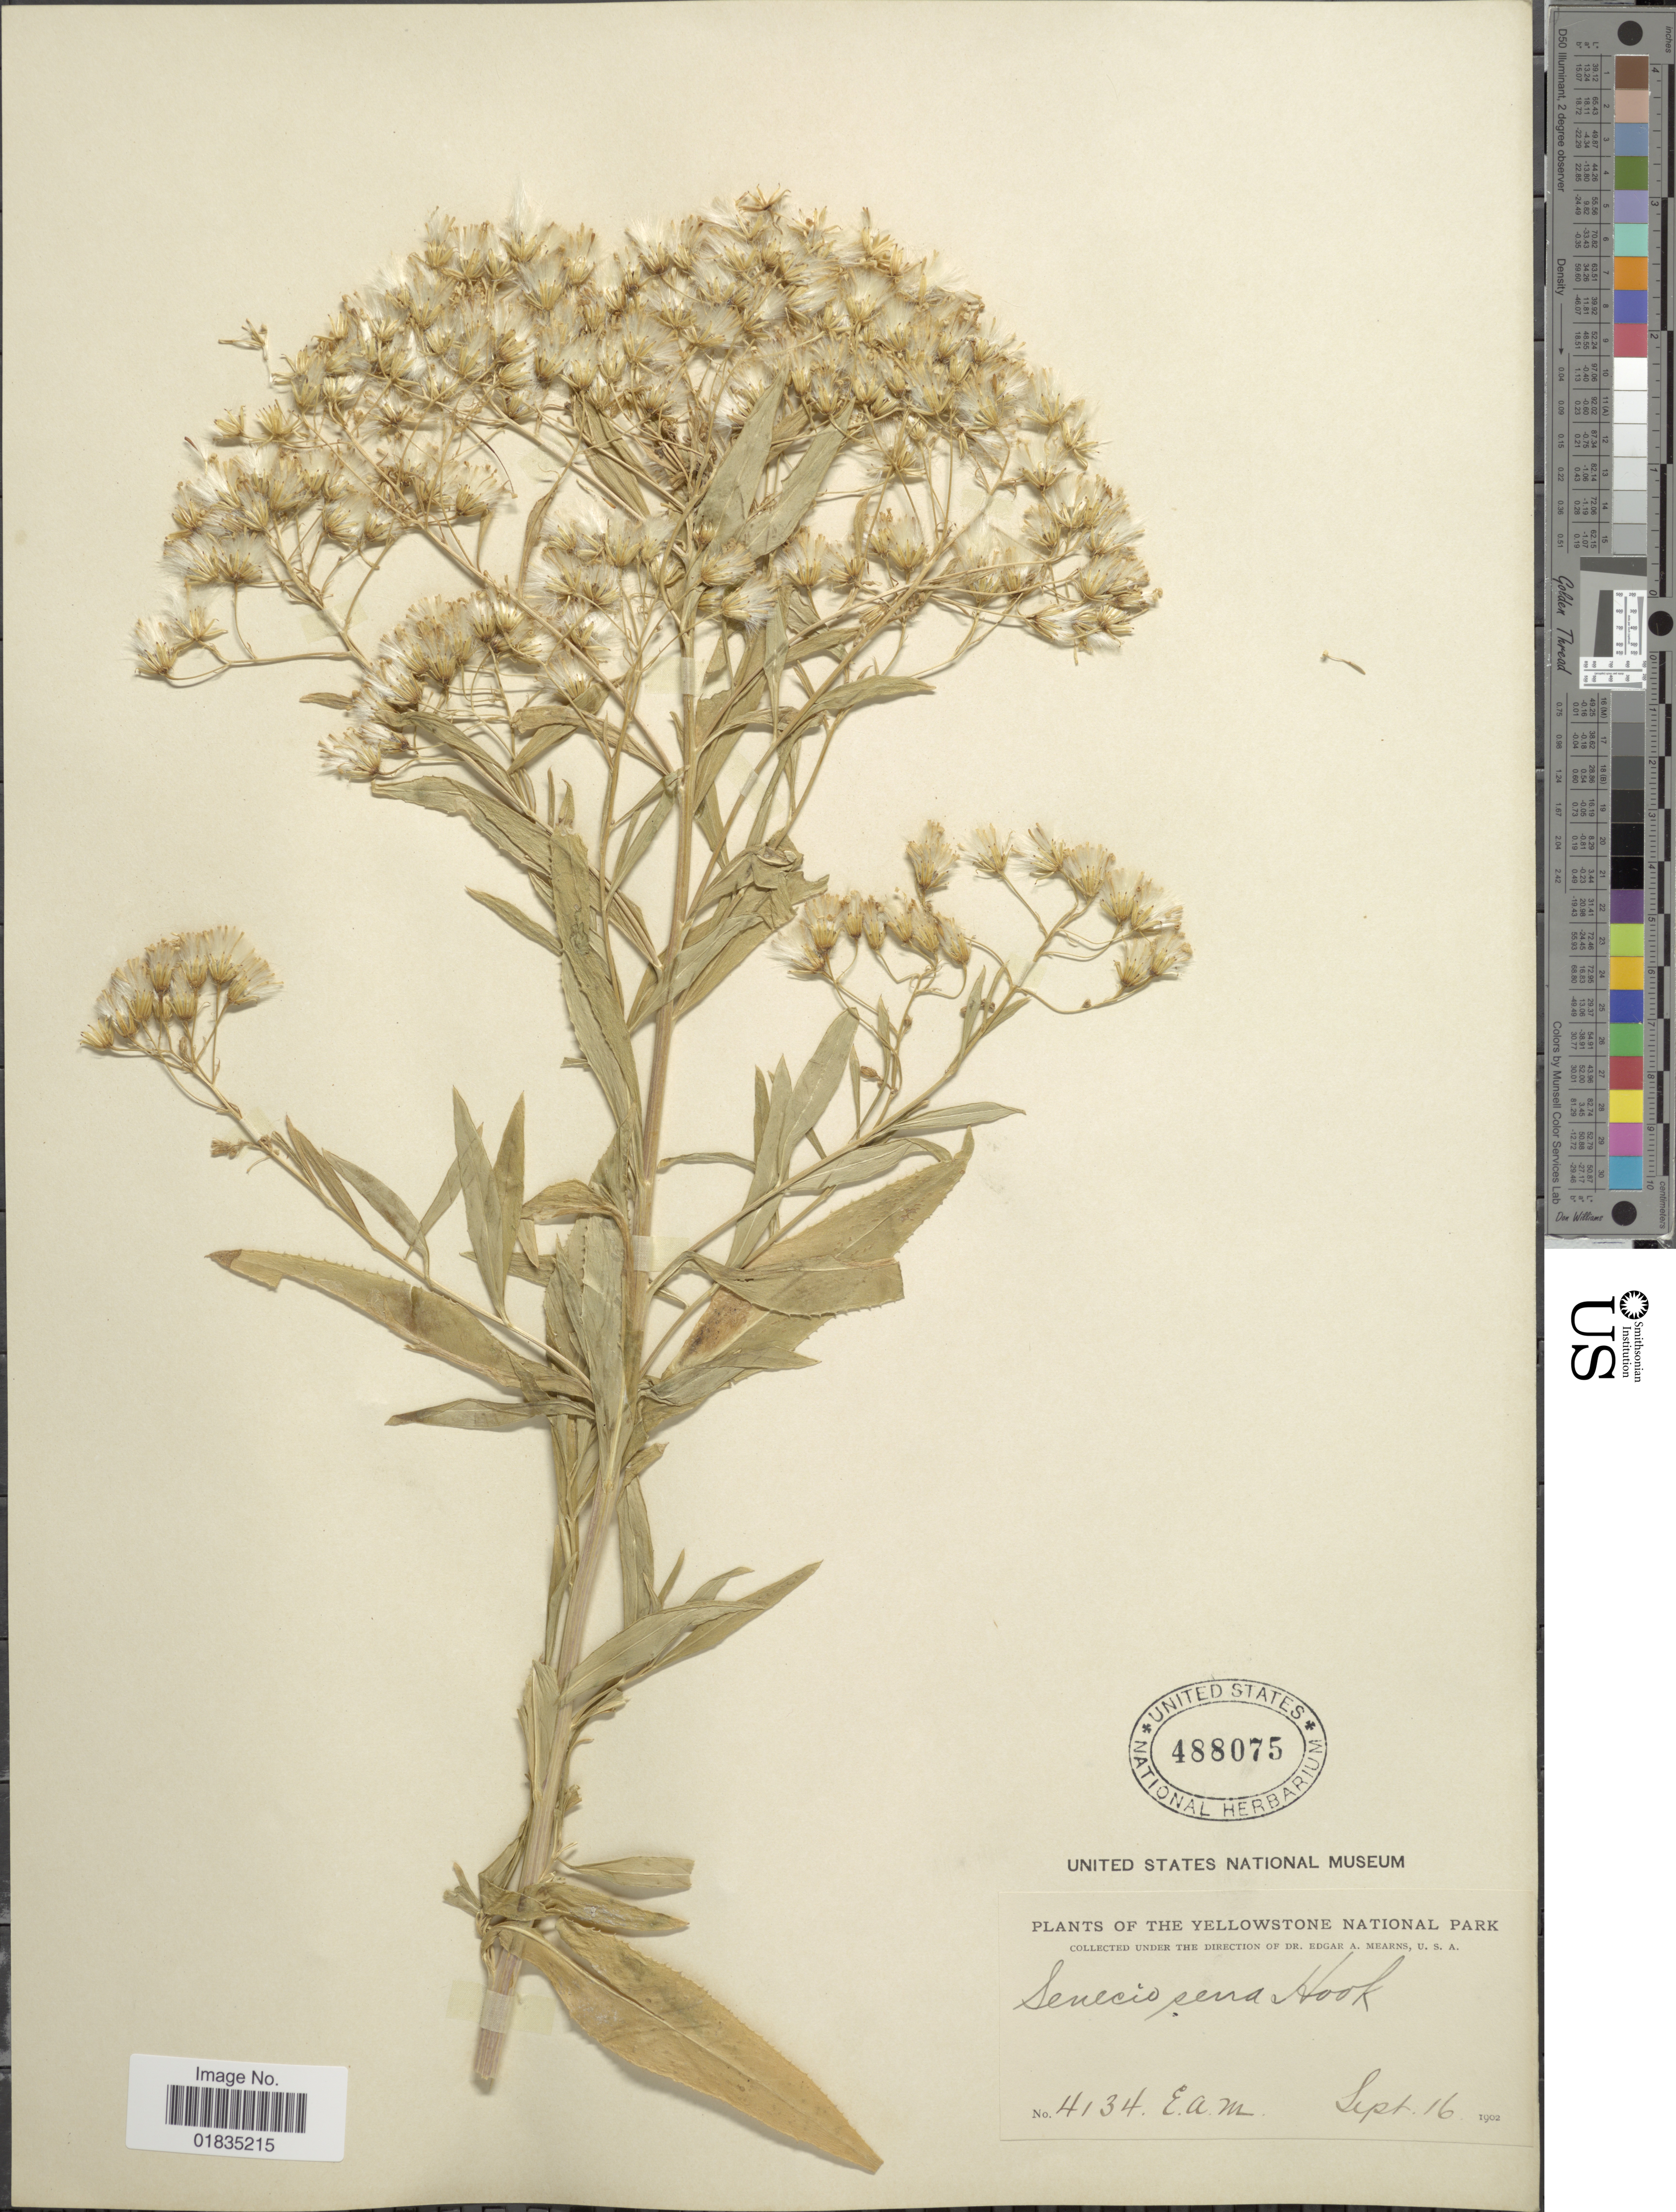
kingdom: Plantae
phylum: Tracheophyta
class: Magnoliopsida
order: Asterales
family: Asteraceae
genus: Senecio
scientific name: Senecio serra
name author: Hook.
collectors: E. A. Mearns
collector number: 4134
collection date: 1902-09-16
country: United States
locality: Yellowstone National Park.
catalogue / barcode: US 488075